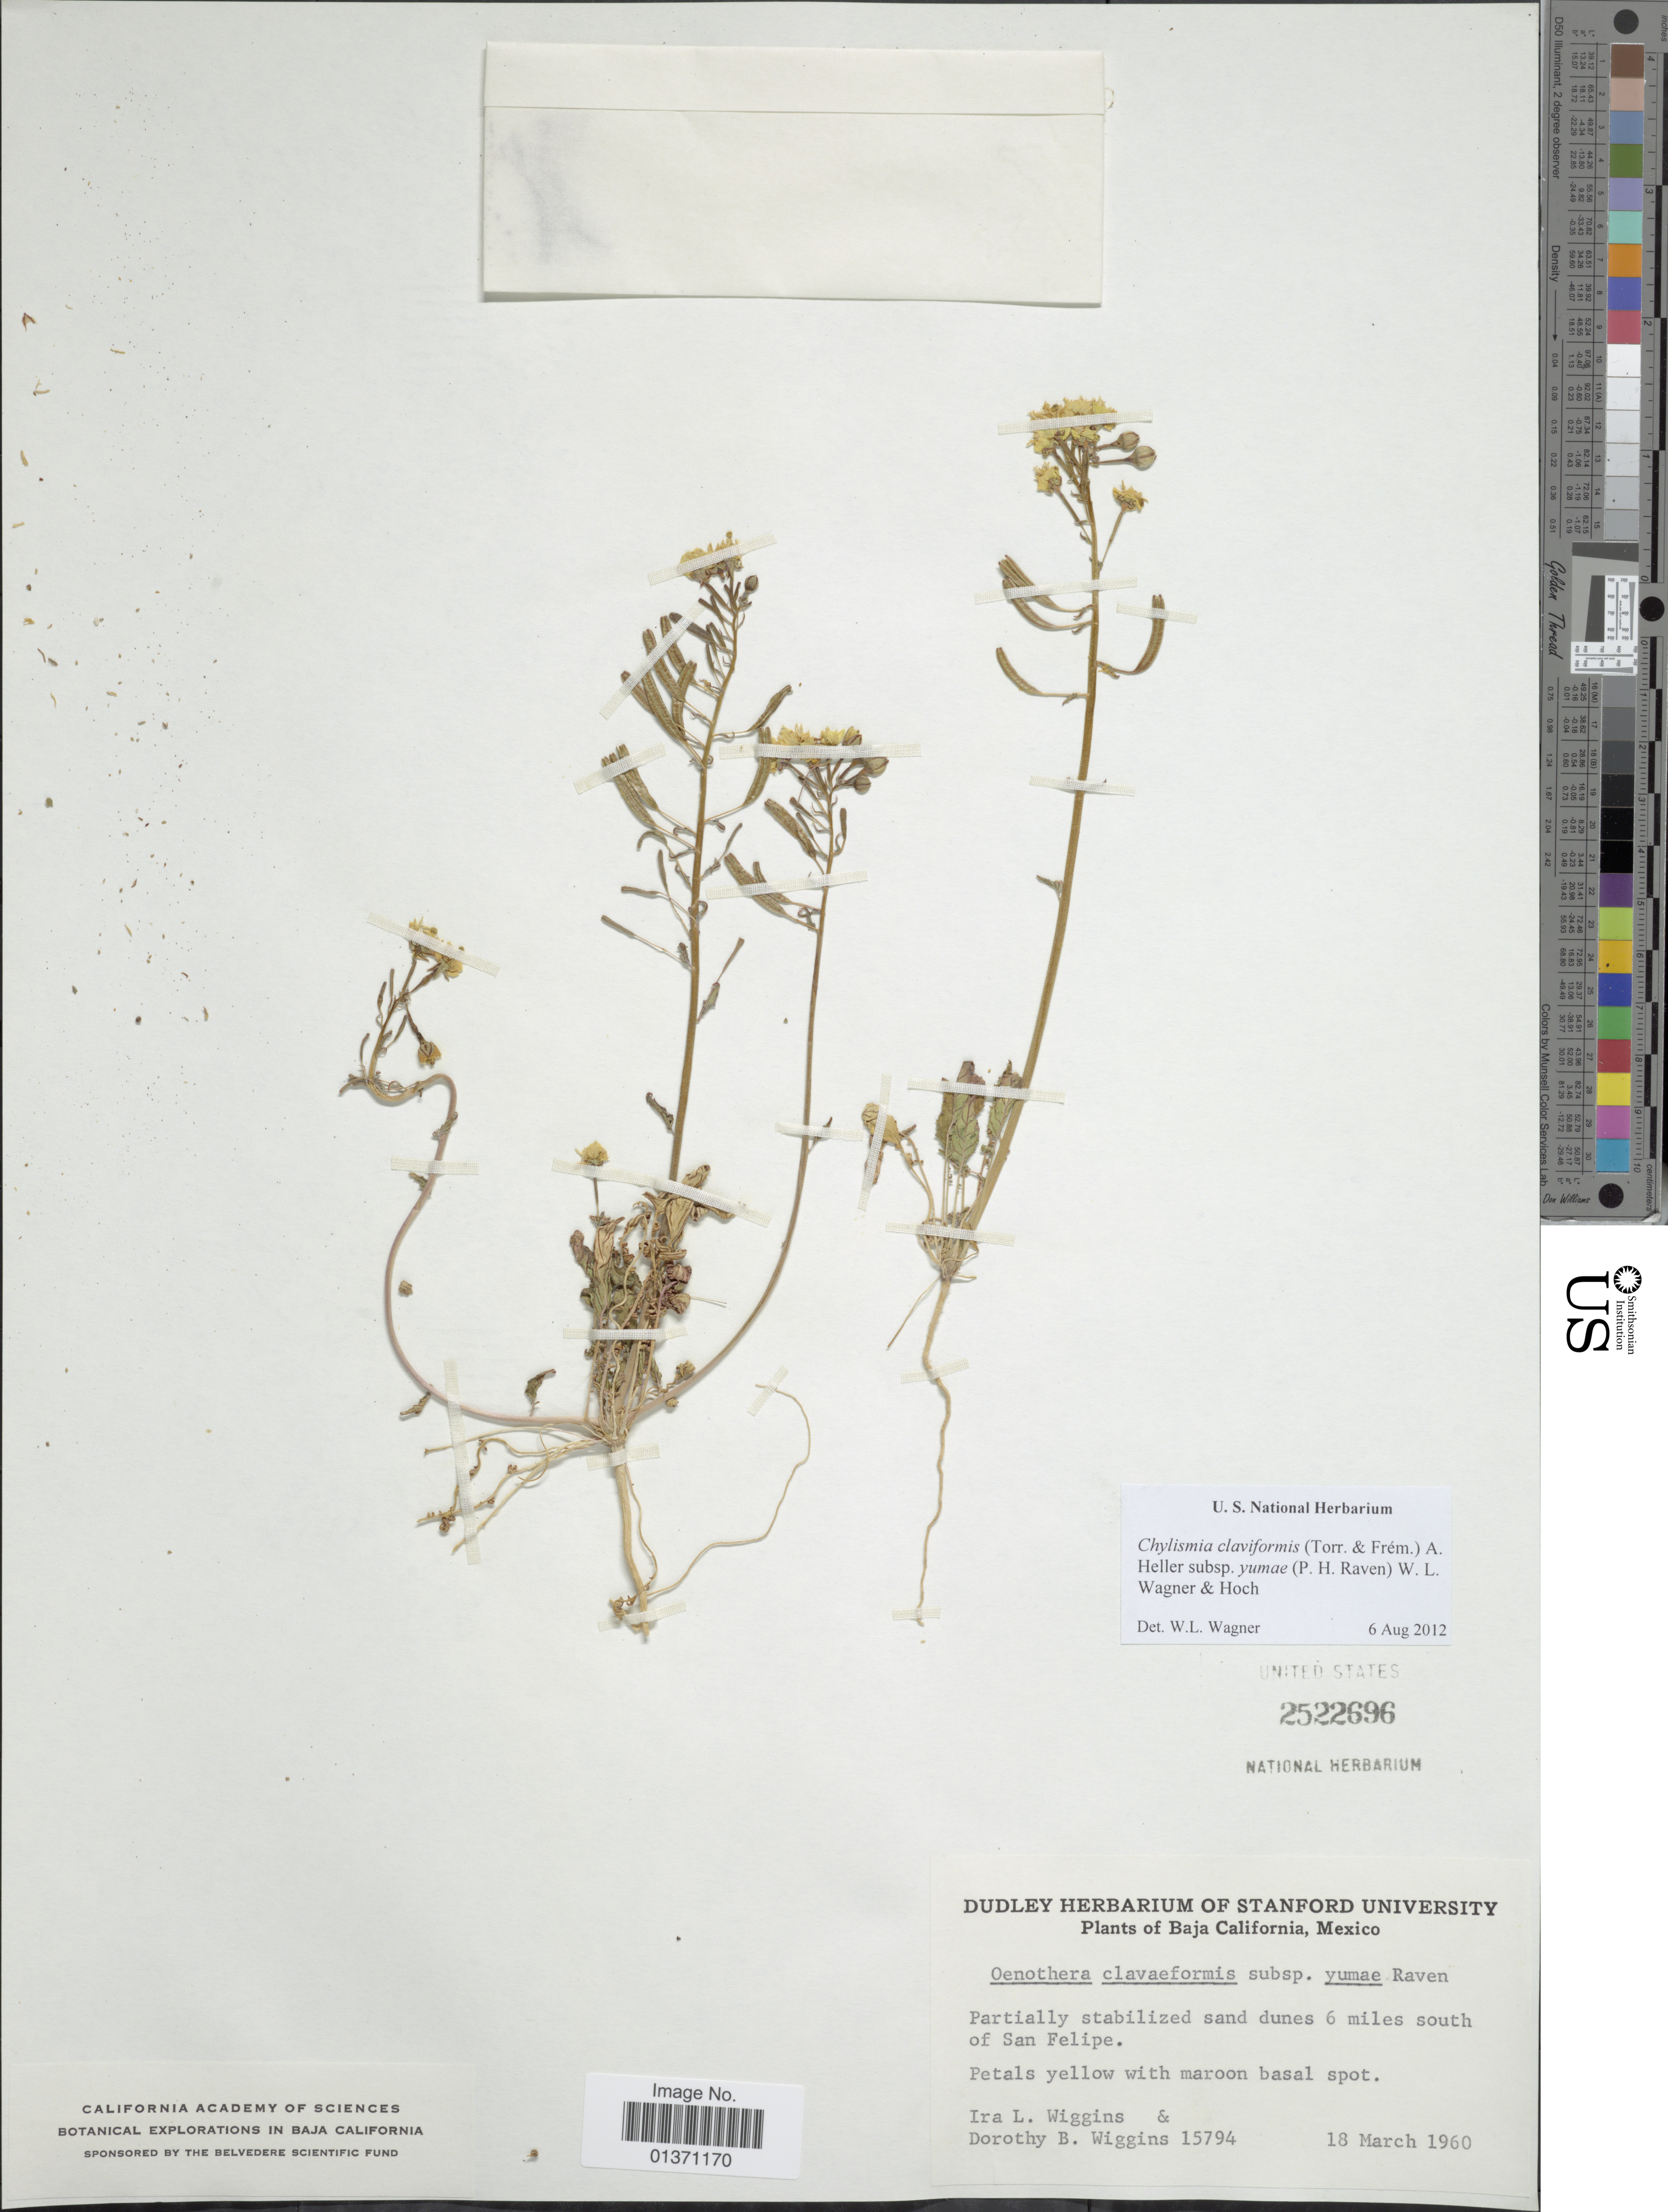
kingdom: Plantae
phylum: Tracheophyta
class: Magnoliopsida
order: Myrtales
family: Onagraceae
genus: Chylismia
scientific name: Chylismia claviformis subsp. yumae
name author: (P.H. Raven) W.L. Wagner & Hoch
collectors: I. L. Wiggins & D. B. Wiggins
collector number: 15794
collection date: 1960-03-18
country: Mexico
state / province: Baja California Norte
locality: Partially stabilized sand dunes 6 miles south of San Felipe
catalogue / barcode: US 2522696